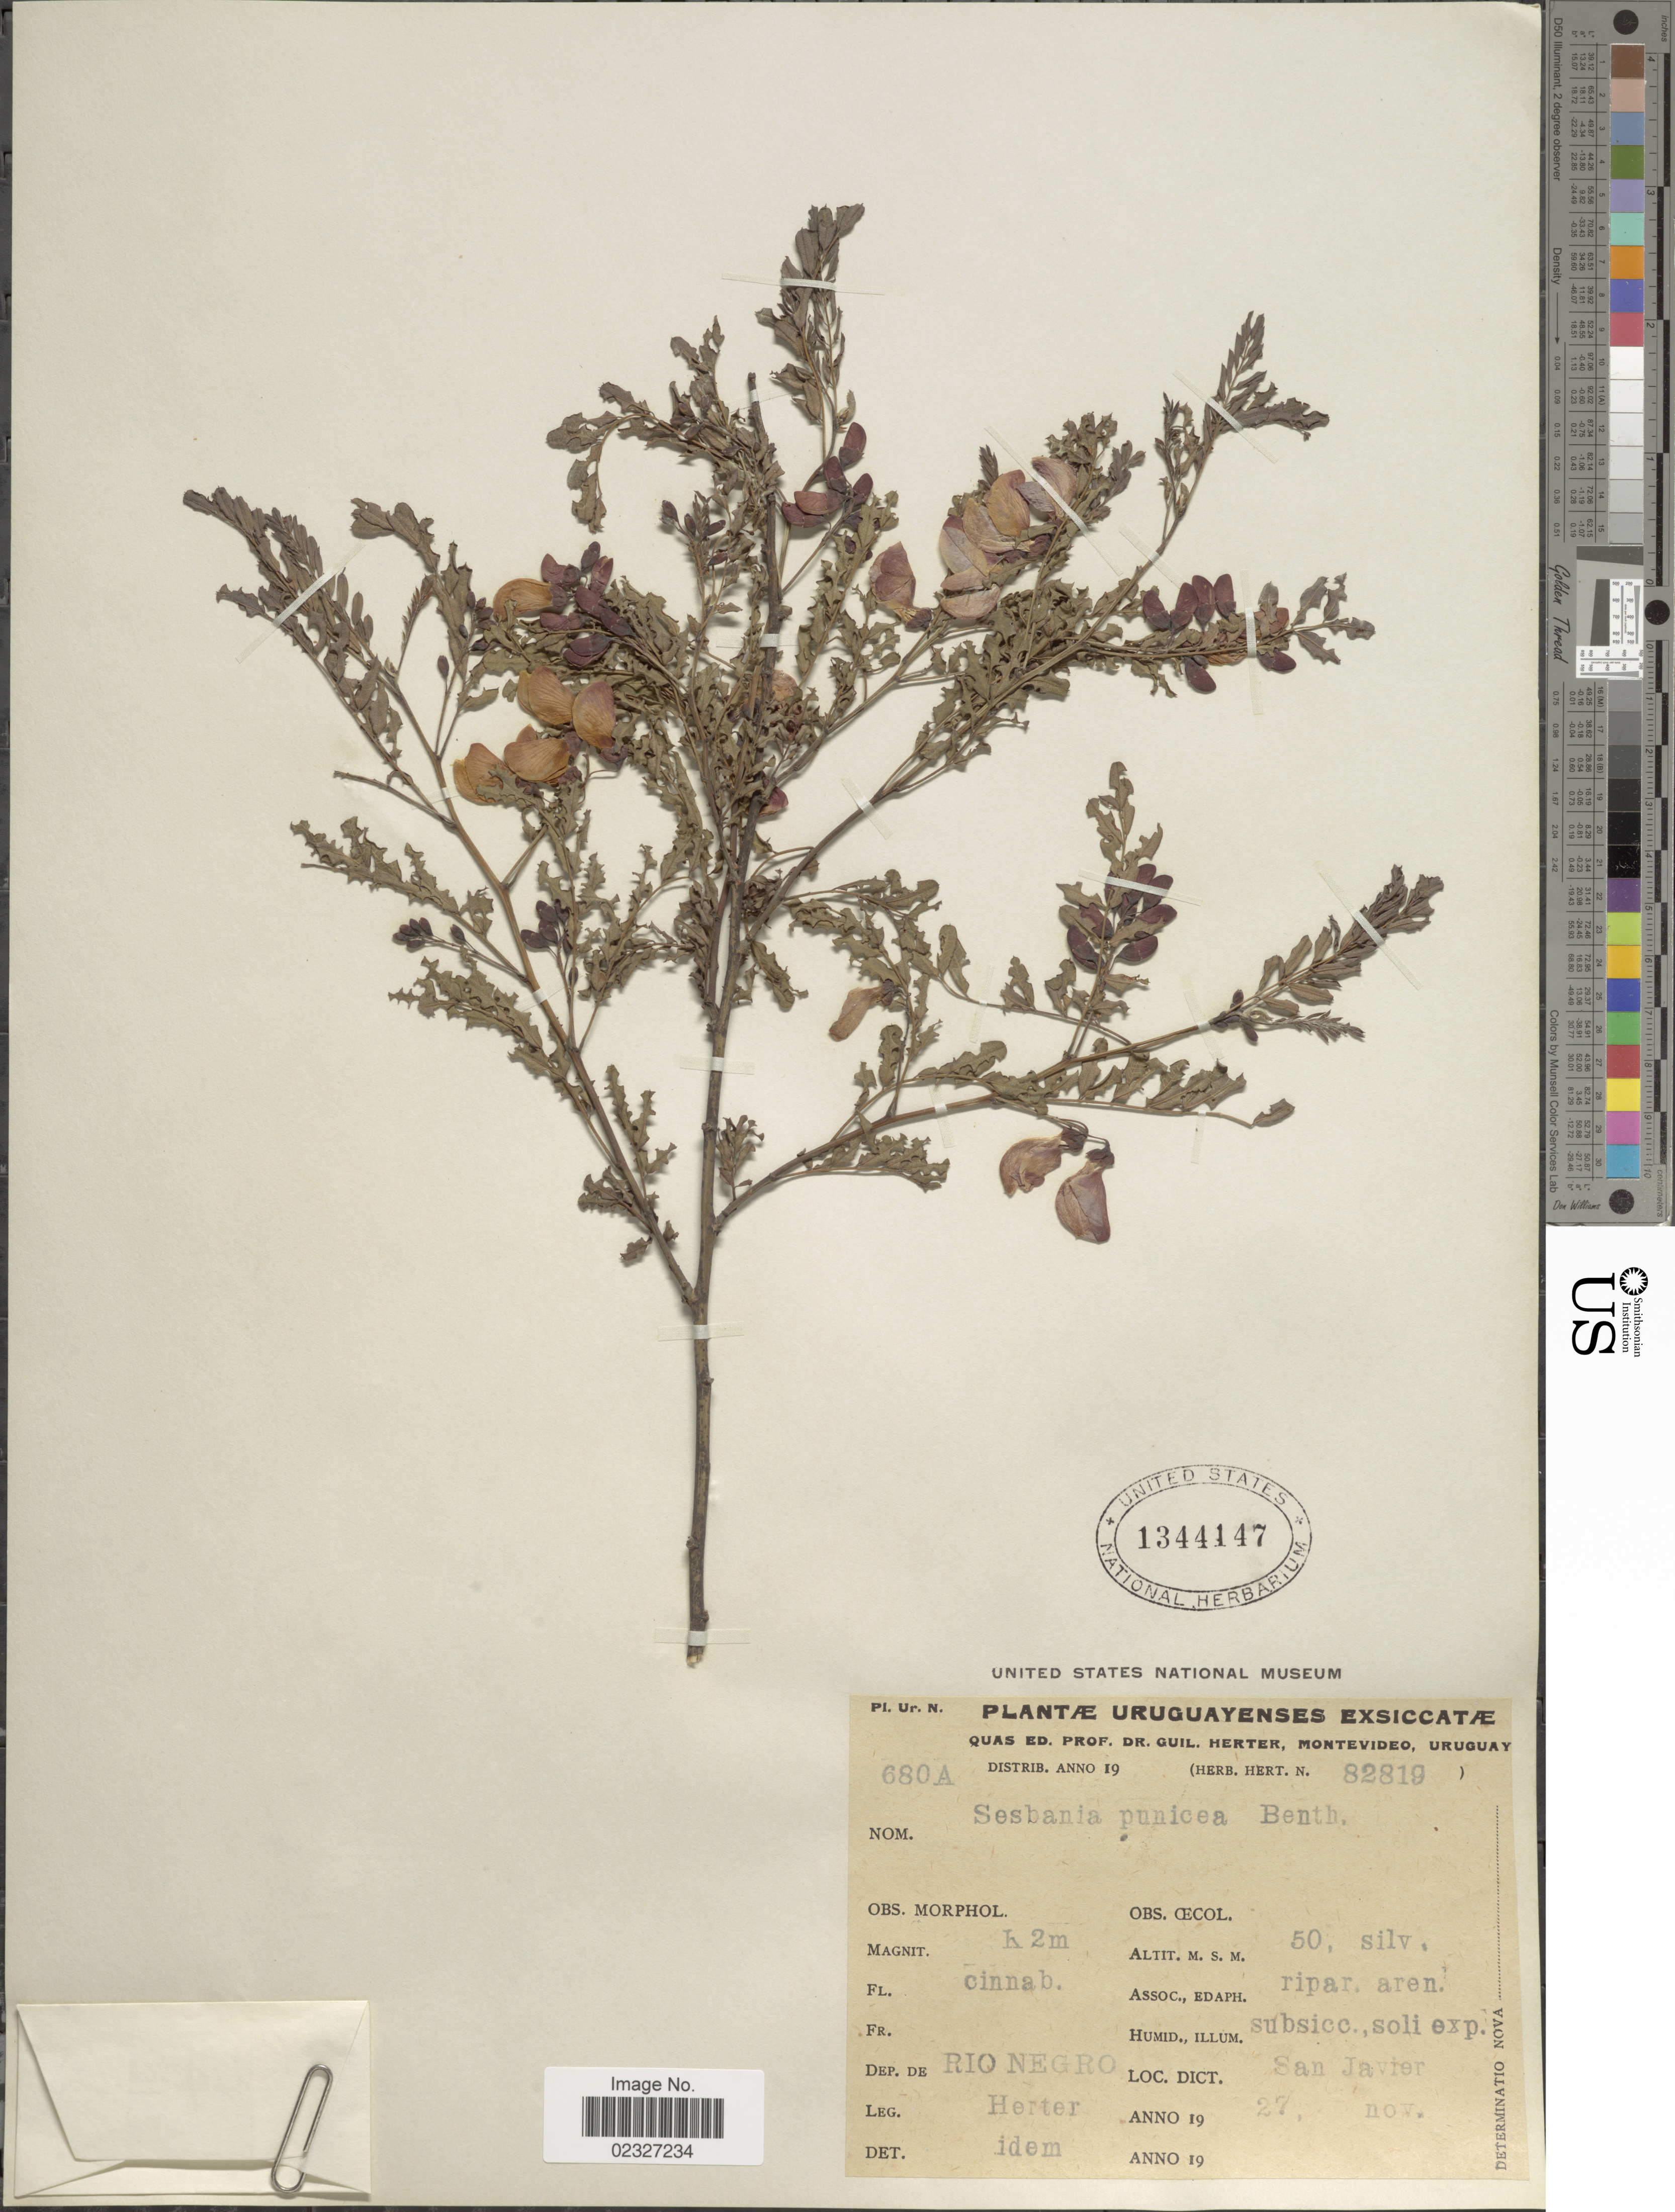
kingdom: Plantae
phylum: Tracheophyta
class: Magnoliopsida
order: Fabales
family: Fabaceae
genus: Sesbania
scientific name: Sesbania punicea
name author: (Cav.) Benth.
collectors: G. Herter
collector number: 680A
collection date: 1927-11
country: Uruguay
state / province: Rio Negro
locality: Dep de Rio Negro, San Javier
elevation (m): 50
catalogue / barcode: US 1344147